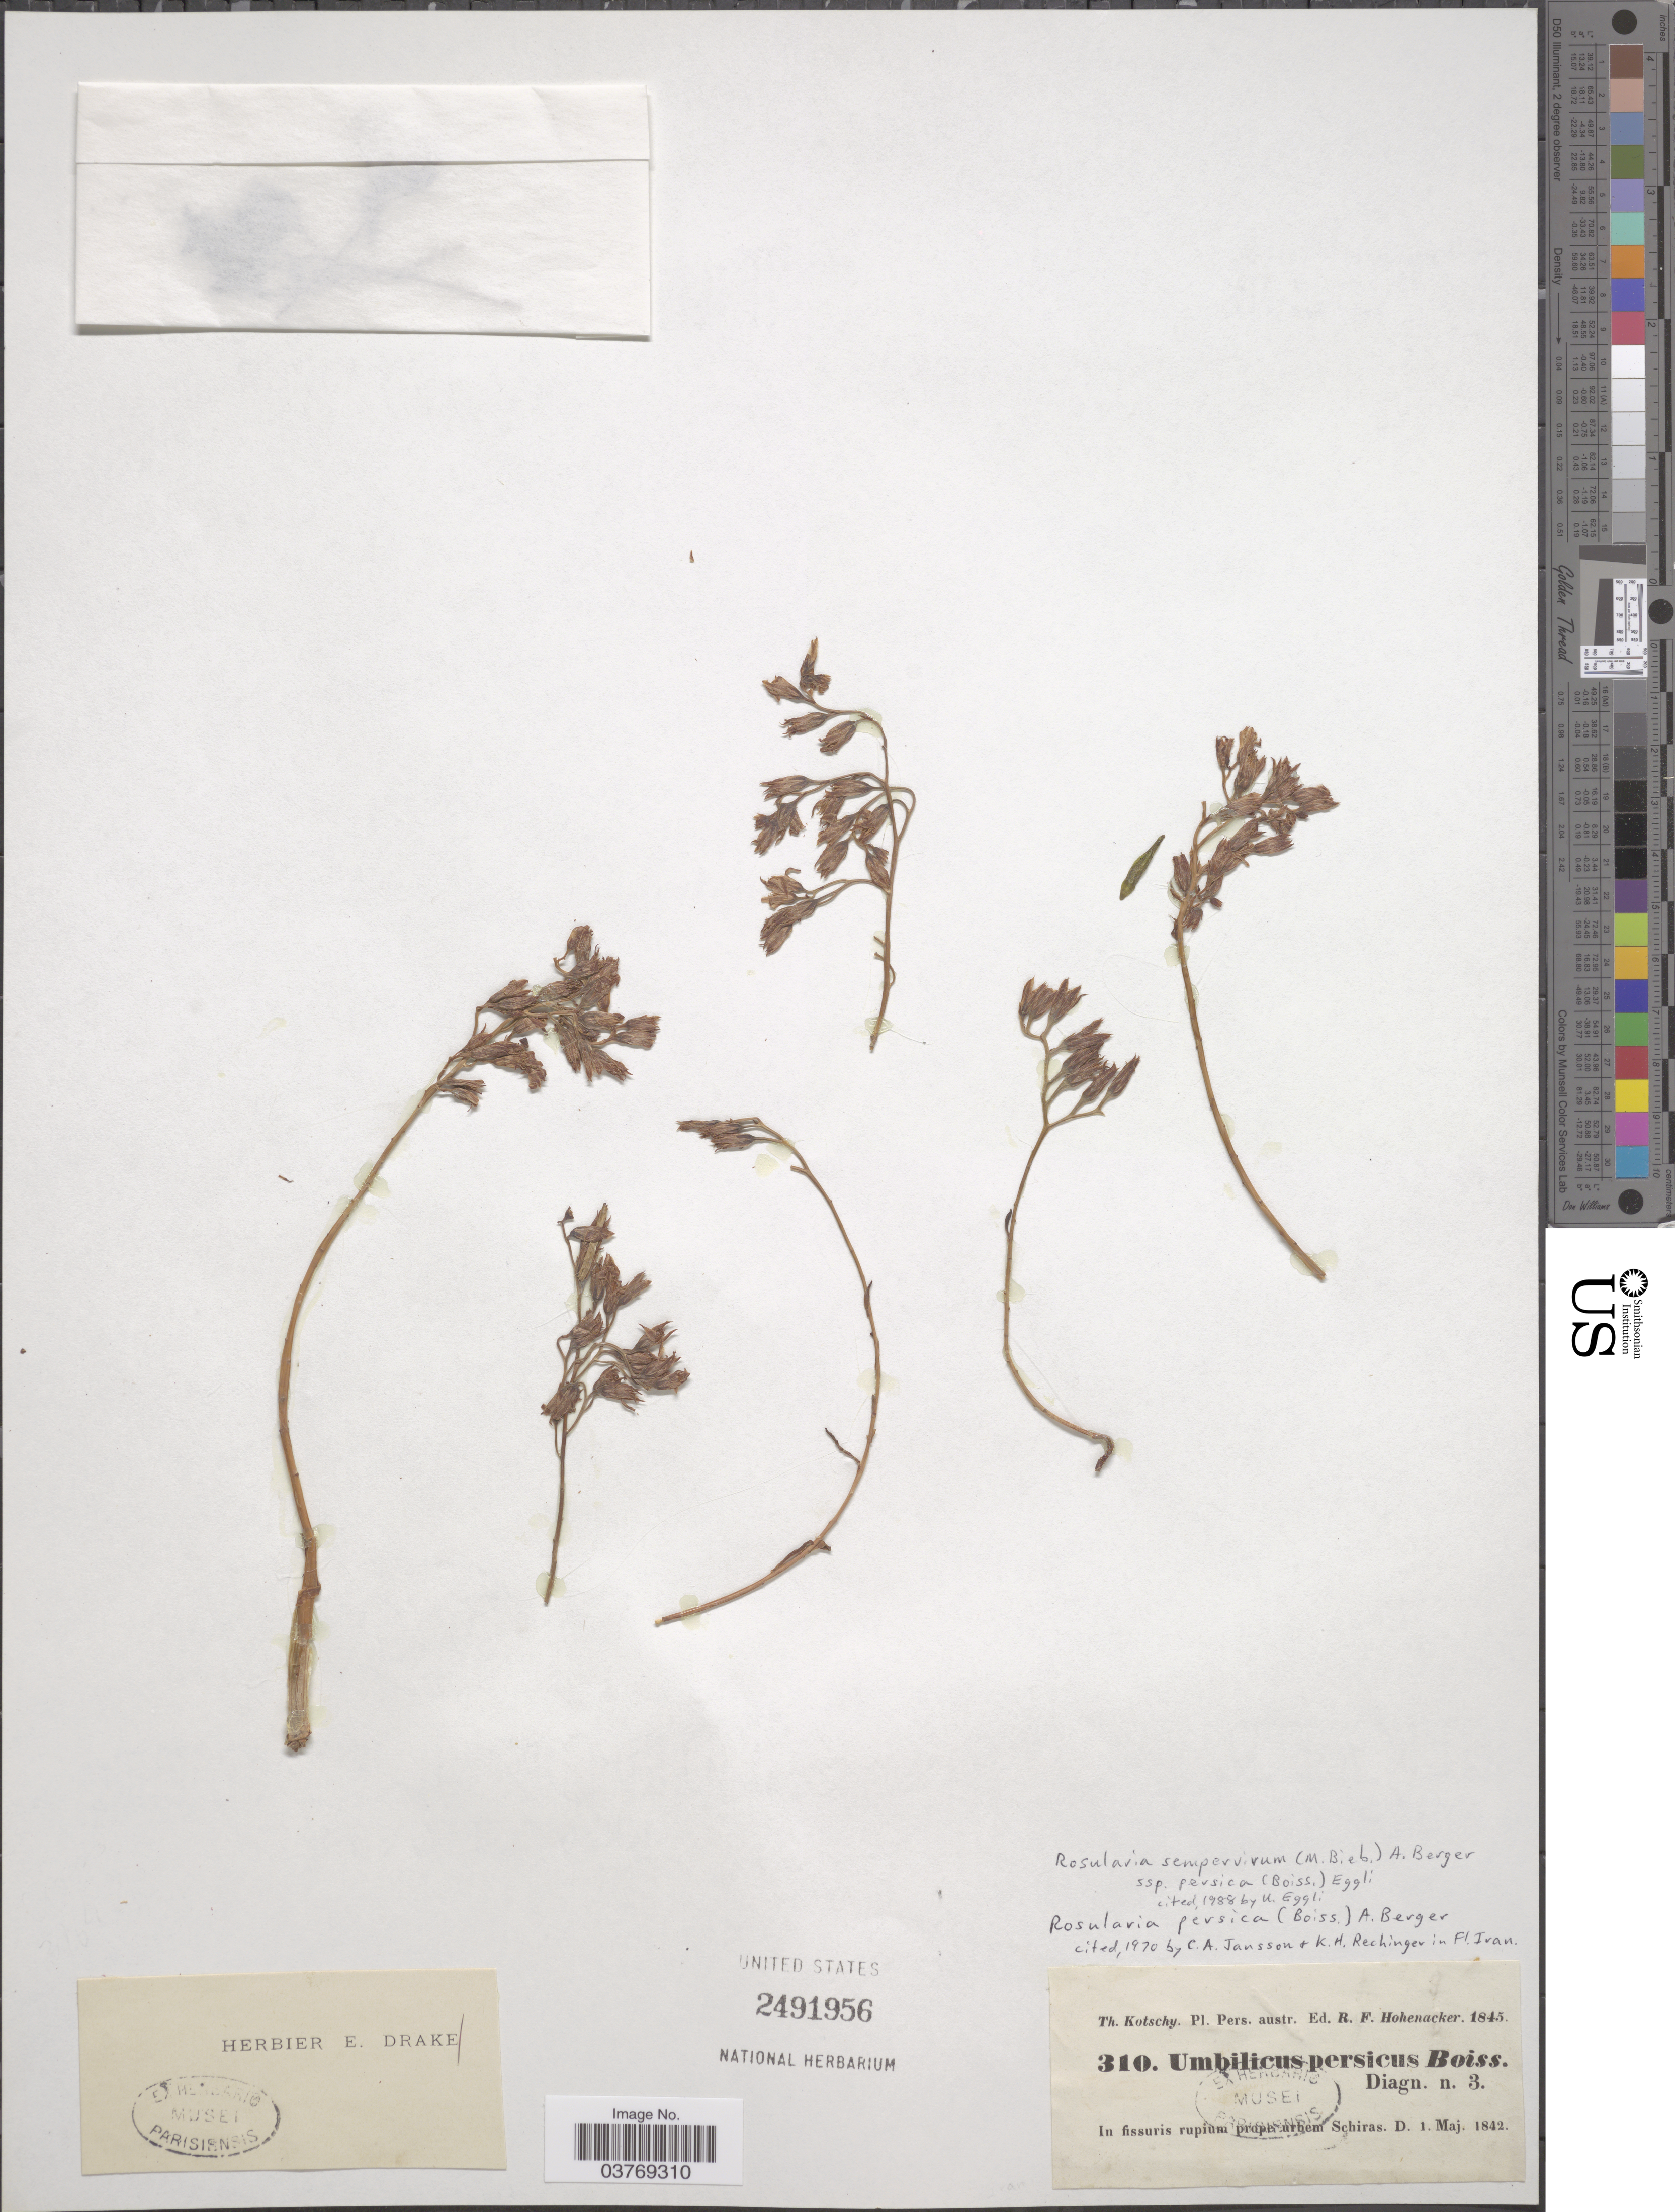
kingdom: Plantae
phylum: Tracheophyta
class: Magnoliopsida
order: Saxifragales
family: Crassulaceae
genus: Rosularia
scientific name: Rosularia sempervivum subsp. persica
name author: (Boiss.) Eggli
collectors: K. G. Kotschy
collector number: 310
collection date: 1842-05-01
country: Iran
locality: In fissuris rupium prope urbem Schiras.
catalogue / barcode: US 2491956